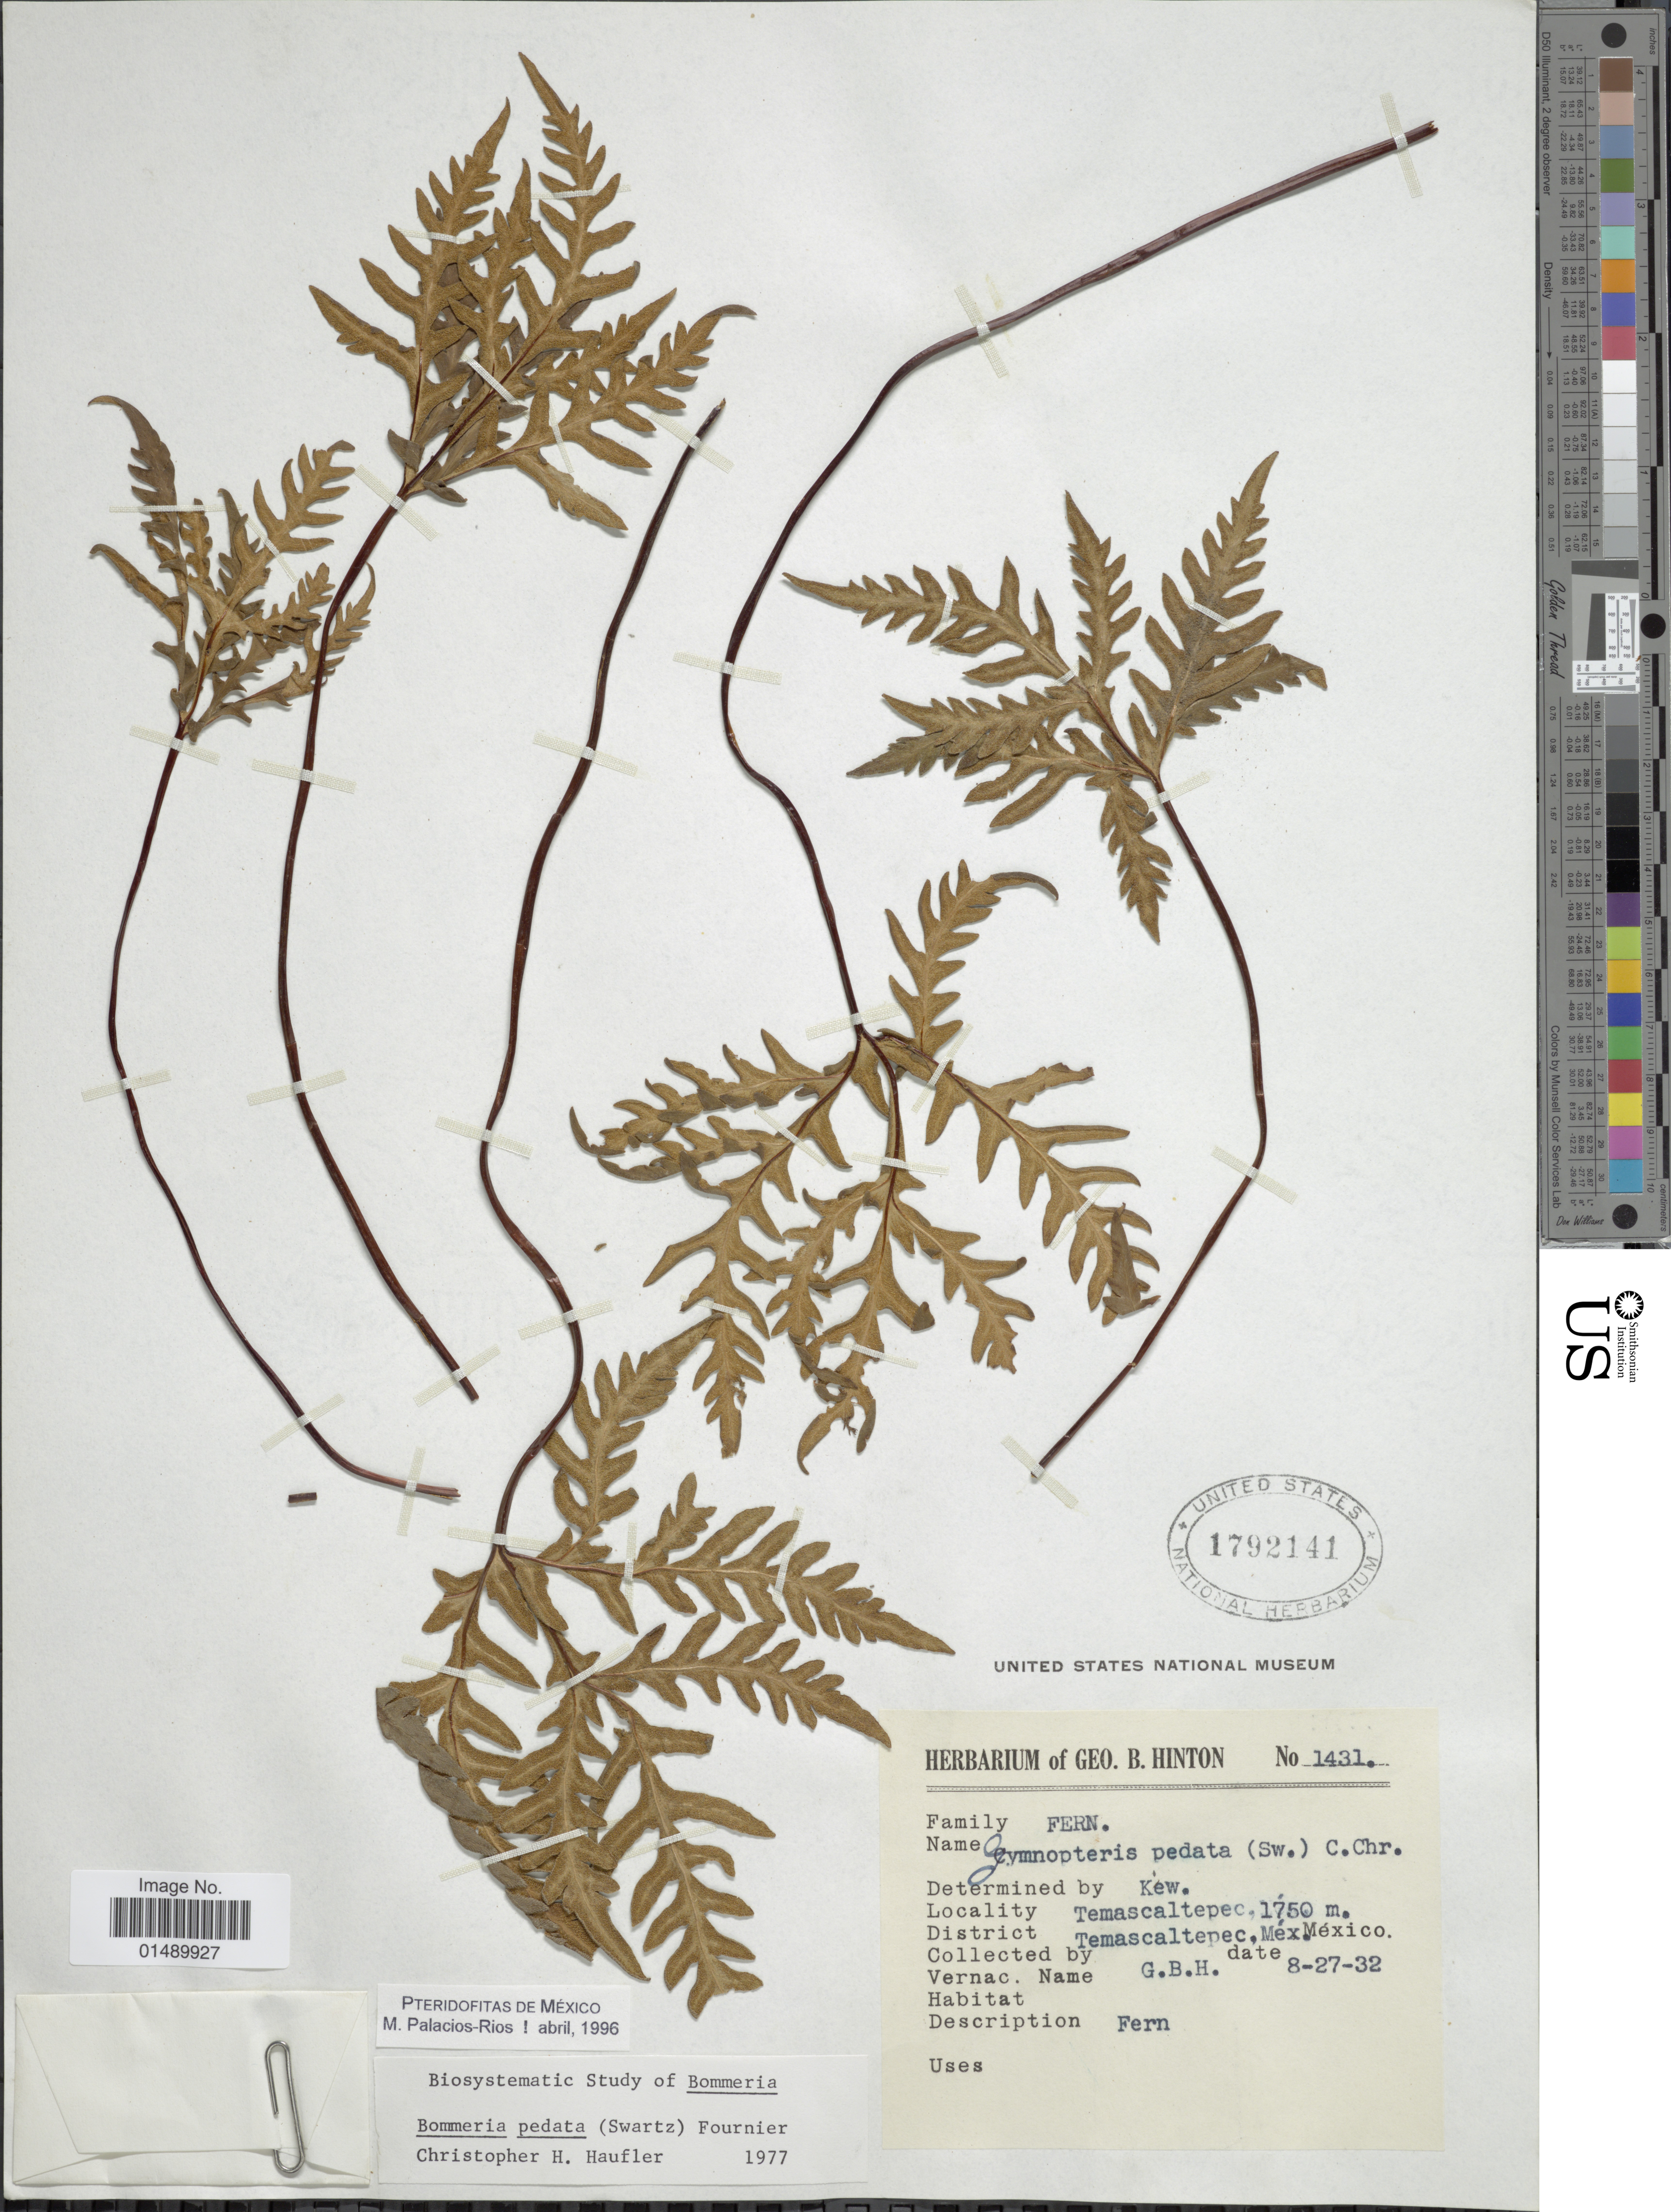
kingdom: Plantae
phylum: Tracheophyta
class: Polypodiopsida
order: Polypodiales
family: Pteridaceae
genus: Bommeria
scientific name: Bommeria pedata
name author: (Sw.) E. Fourn.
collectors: G. B. Hinton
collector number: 1431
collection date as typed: Transcribed d/m/y: 27/8/32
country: Mexico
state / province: México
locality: Mexico, Temascaltepec.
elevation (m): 1750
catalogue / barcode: US 1792141